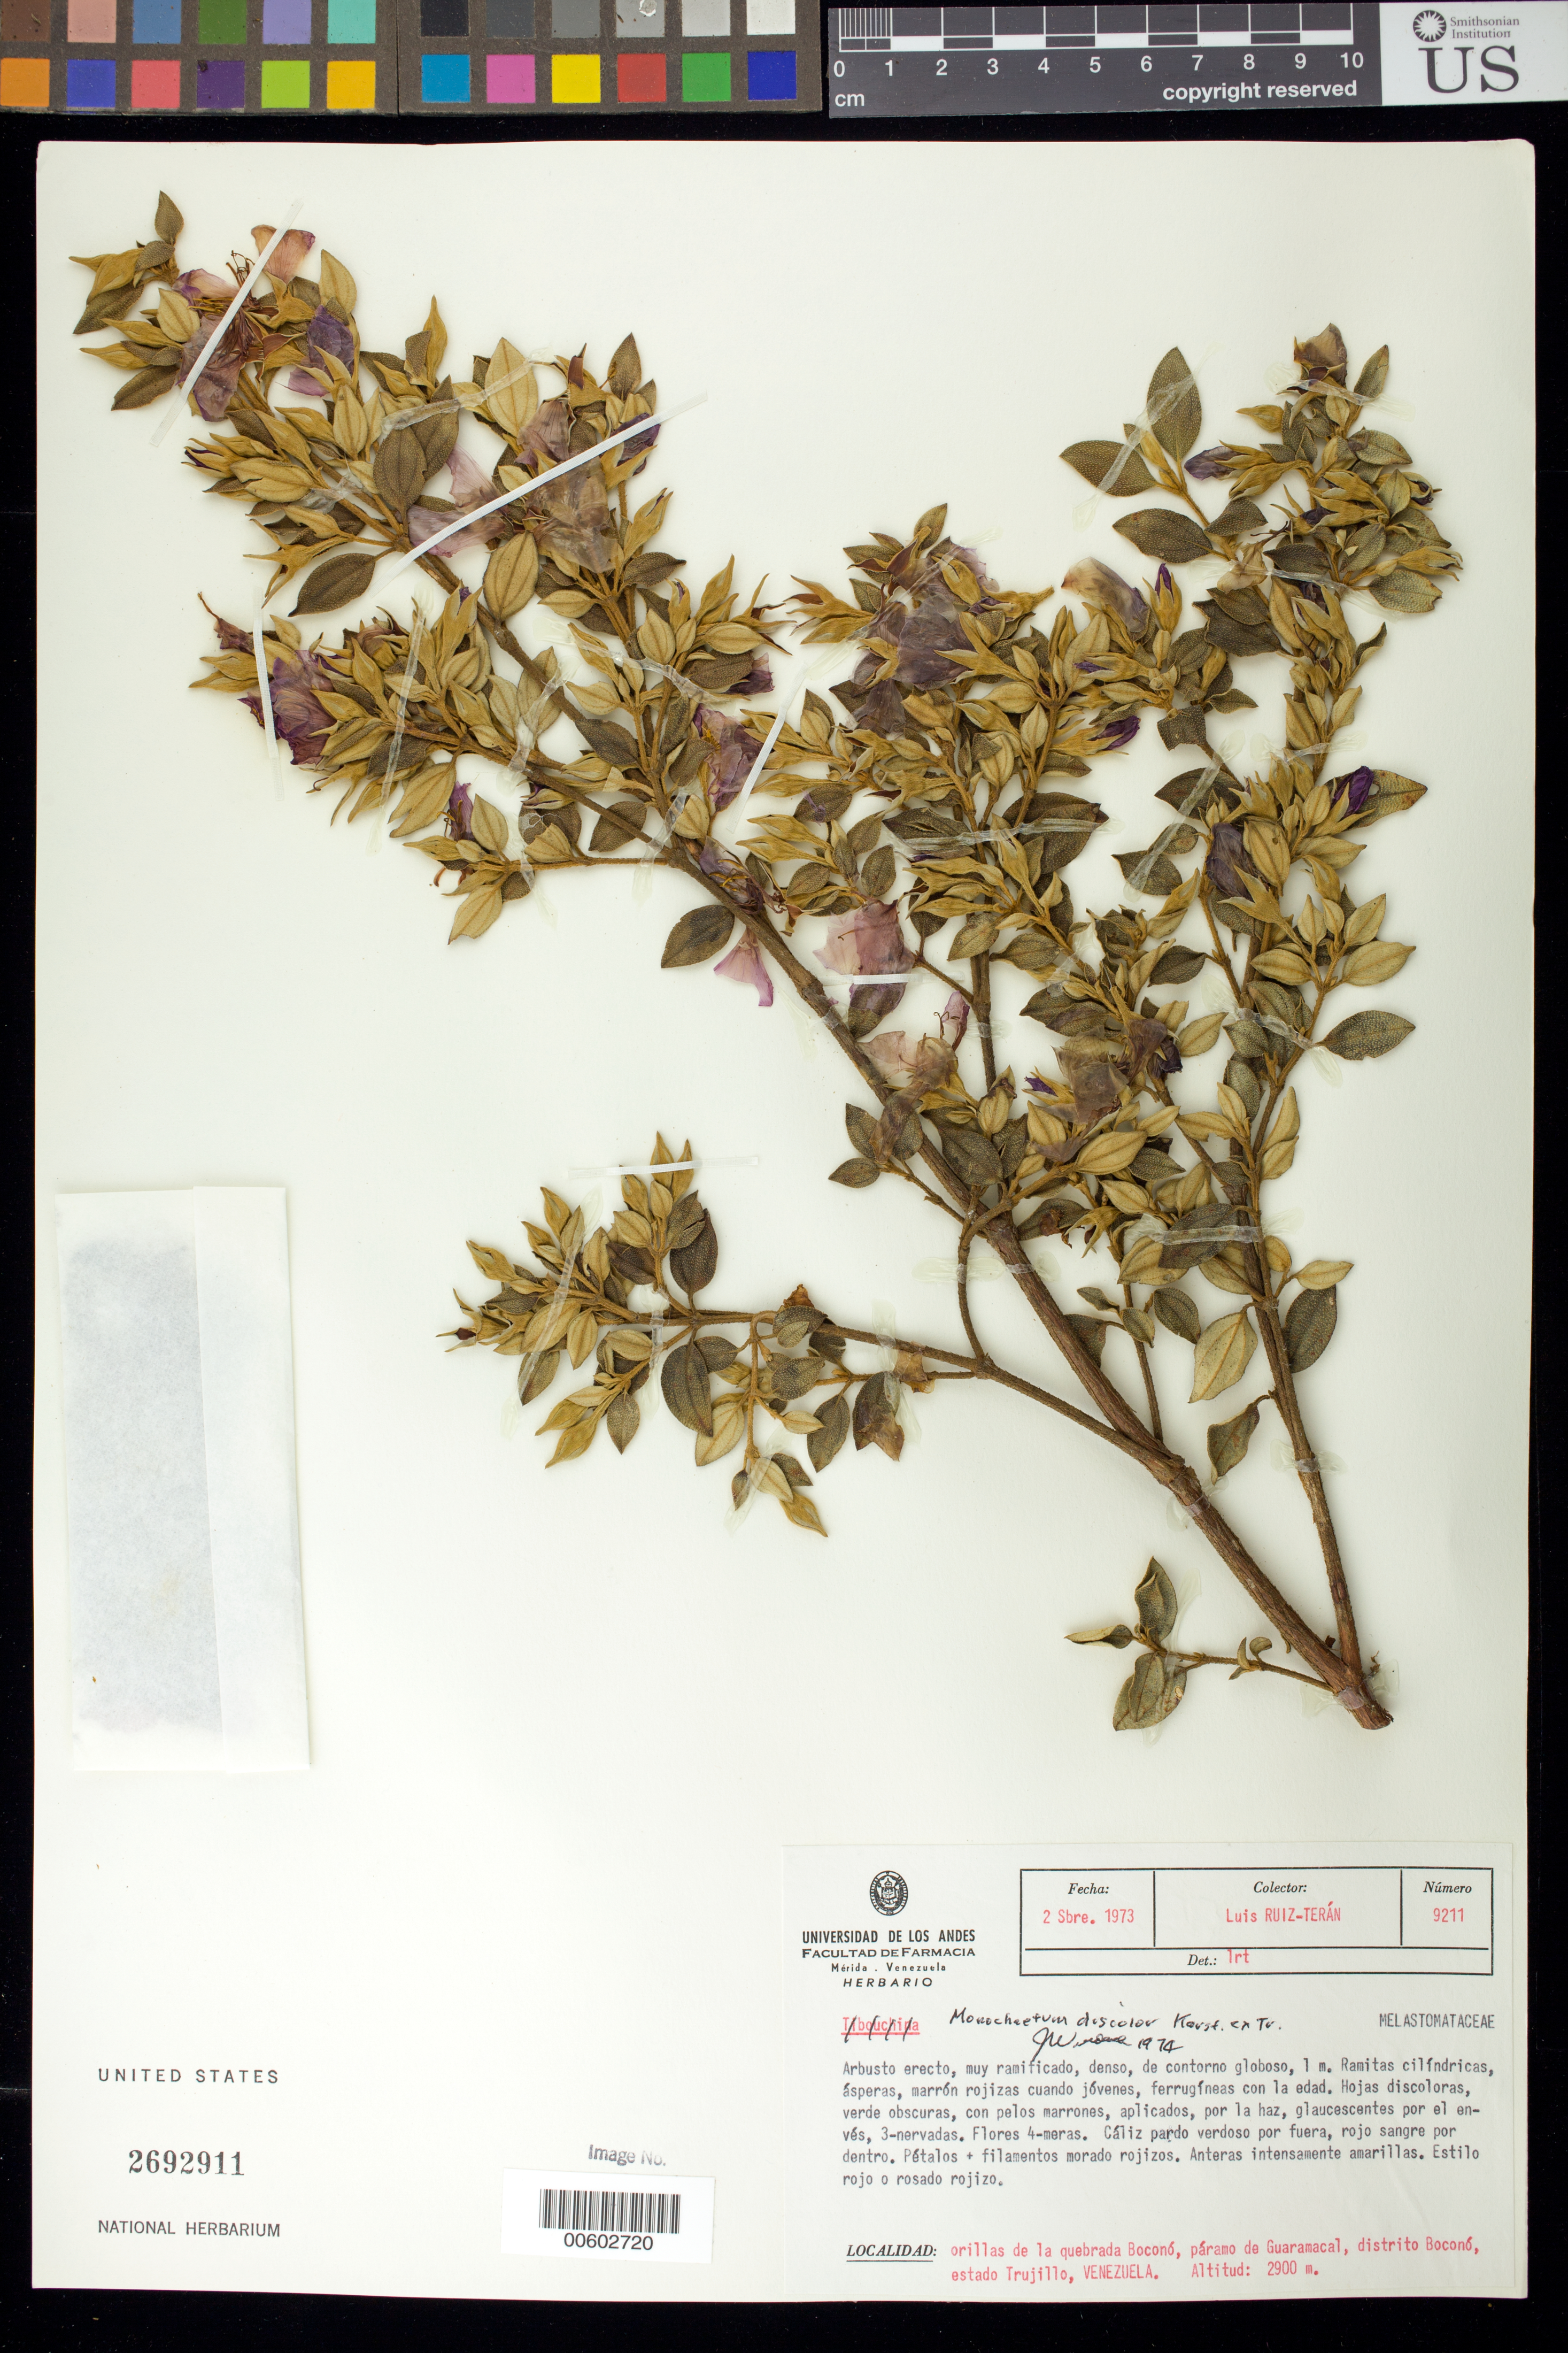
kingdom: Plantae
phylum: Tracheophyta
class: Magnoliopsida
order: Myrtales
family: Melastomataceae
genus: Monochaetum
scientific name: Monochaetum discolor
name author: (Triana) H. Karst.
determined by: Wurdack, John J., (US), US (UNITED STATES)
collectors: L. E. Ruíz-Terán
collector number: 9211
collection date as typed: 02 Sep 1973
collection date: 1973-09-02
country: Venezuela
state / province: Trujillo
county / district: Boconó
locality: Orillas de la quebrada Boconó, páramo de Guaramacal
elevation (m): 2900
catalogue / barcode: US 2692911